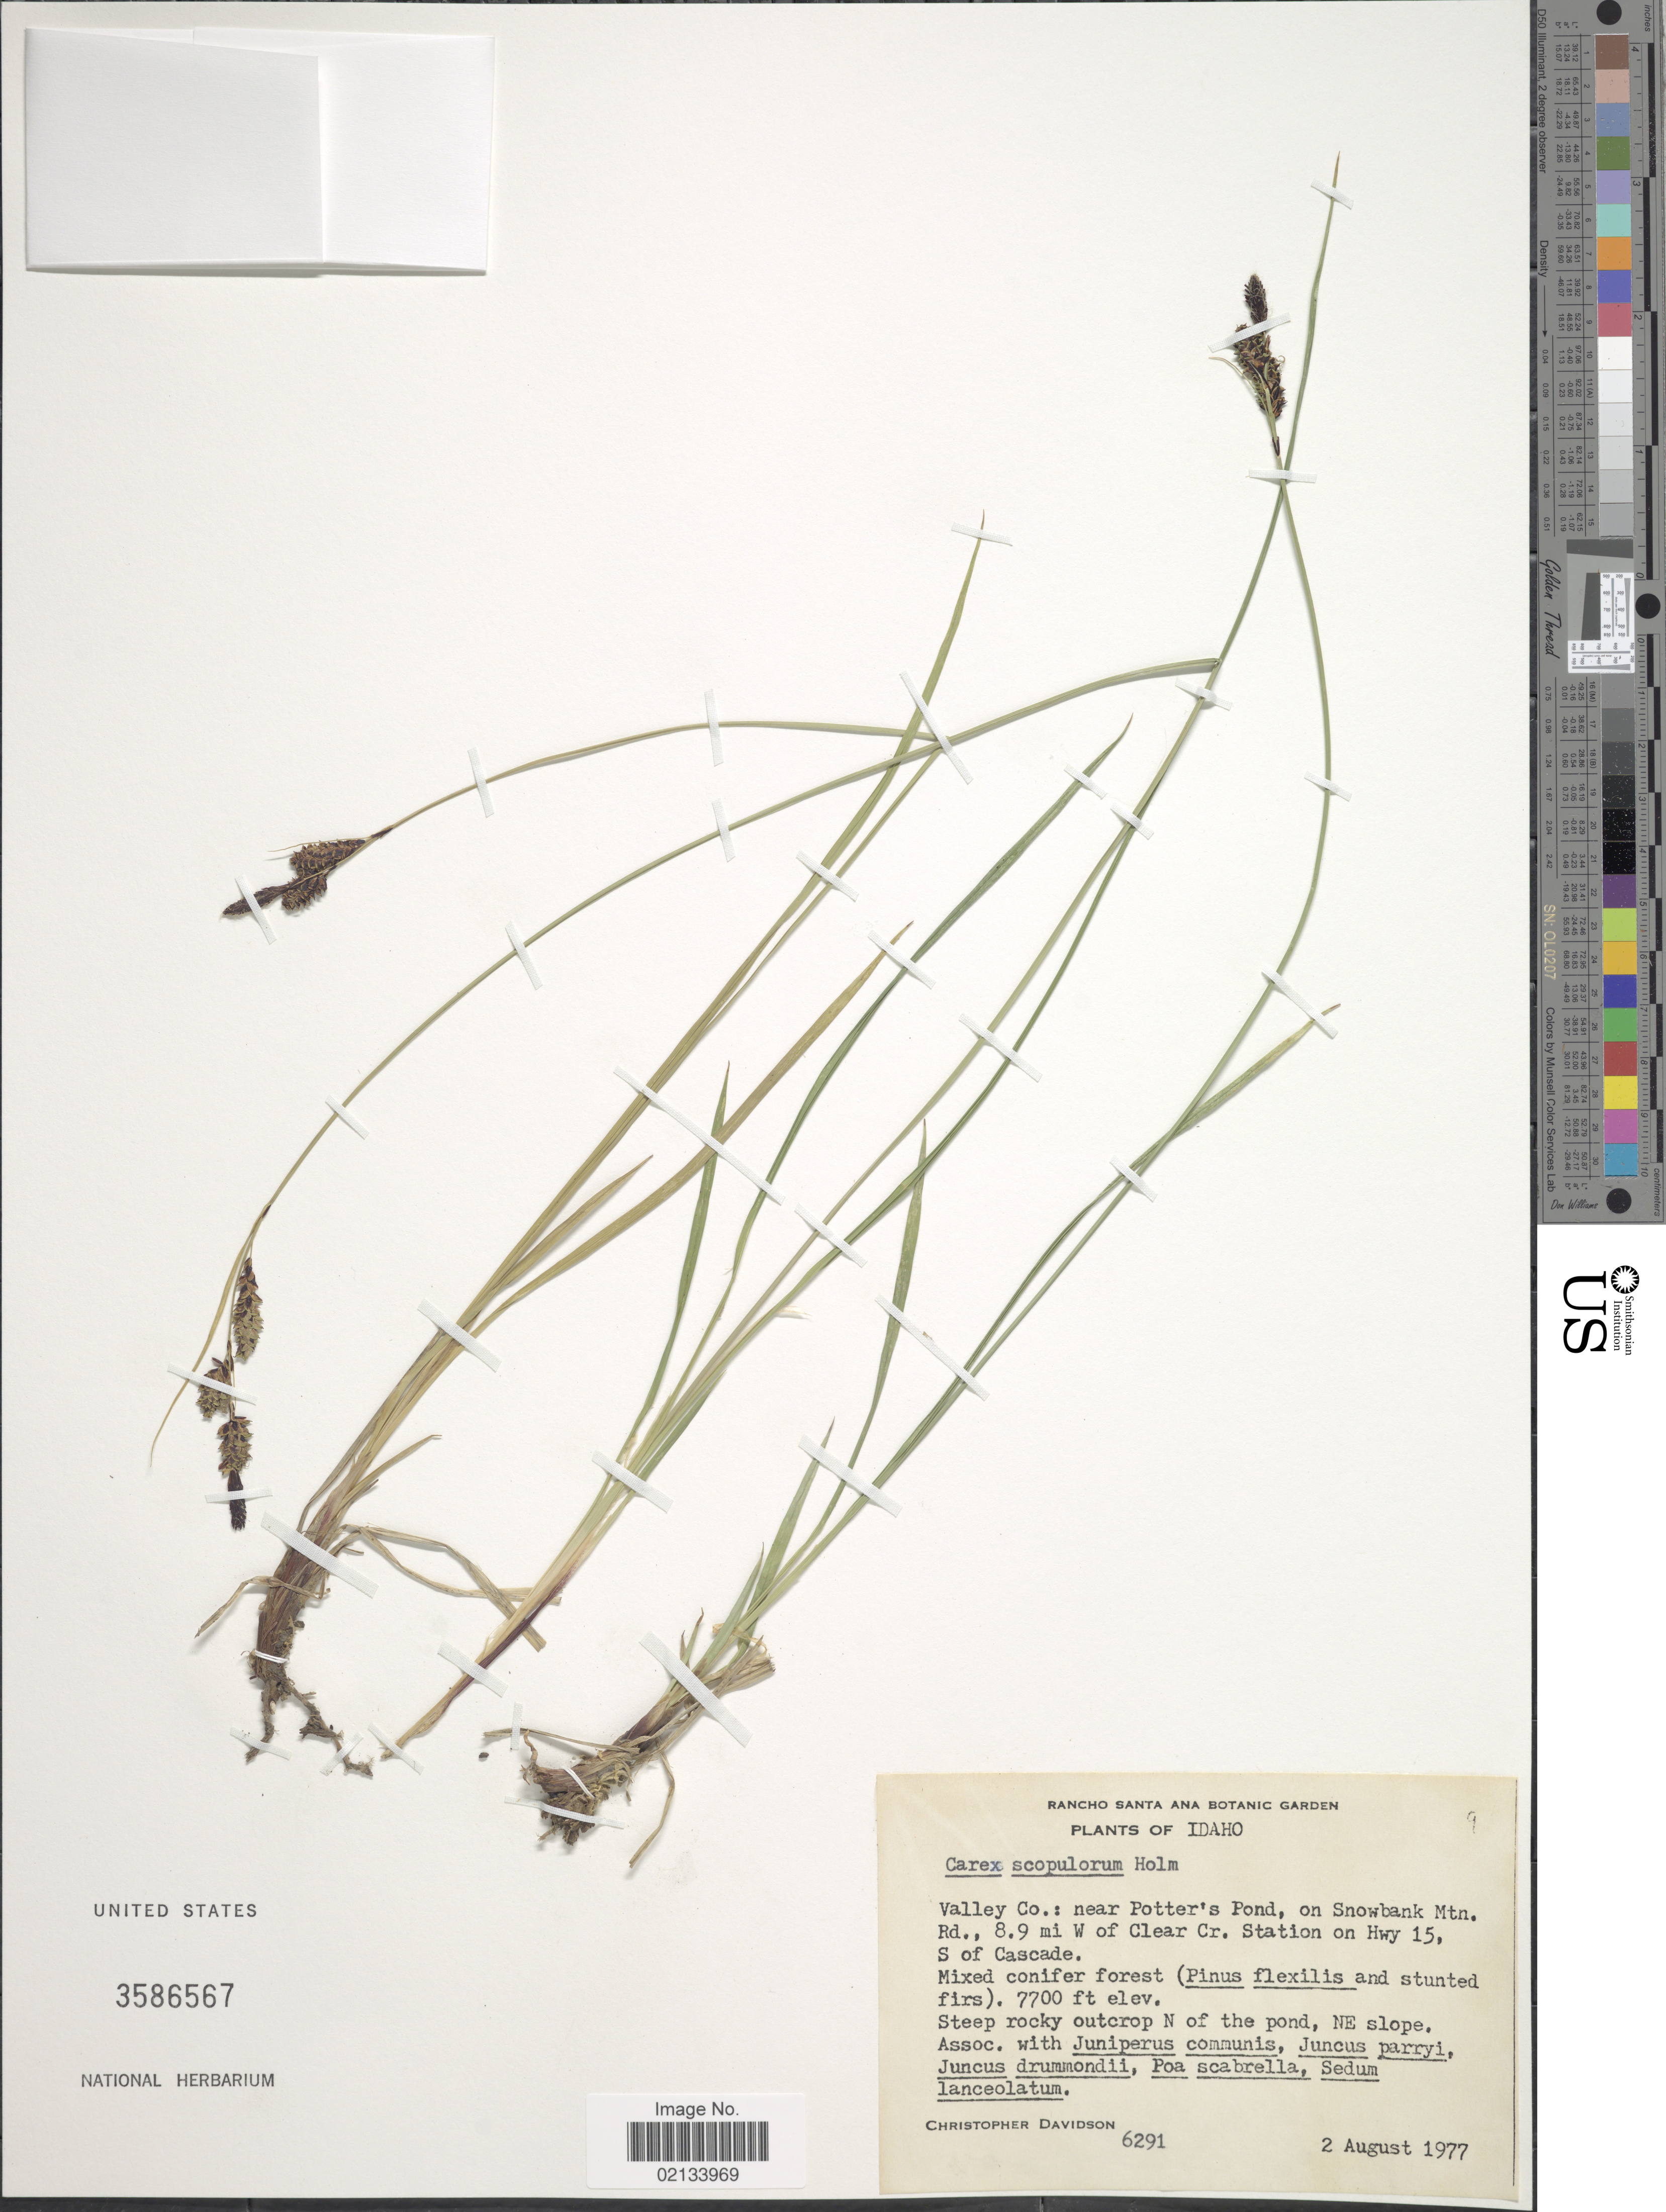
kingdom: Plantae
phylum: Tracheophyta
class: Liliopsida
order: Poales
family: Cyperaceae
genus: Carex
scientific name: Carex scopulorum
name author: Holm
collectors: C. Davidson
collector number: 6291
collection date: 1977-08-02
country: United States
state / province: Idaho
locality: Valley Co.: near Potter's Pond, on Snowbank Mtn. Rd., 8.9 mi W of Clear Cr. Station on Hwy 15, S of Cascade, step rocky outcrop N of the pond, NE slope.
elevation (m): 2347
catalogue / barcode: US 3586567